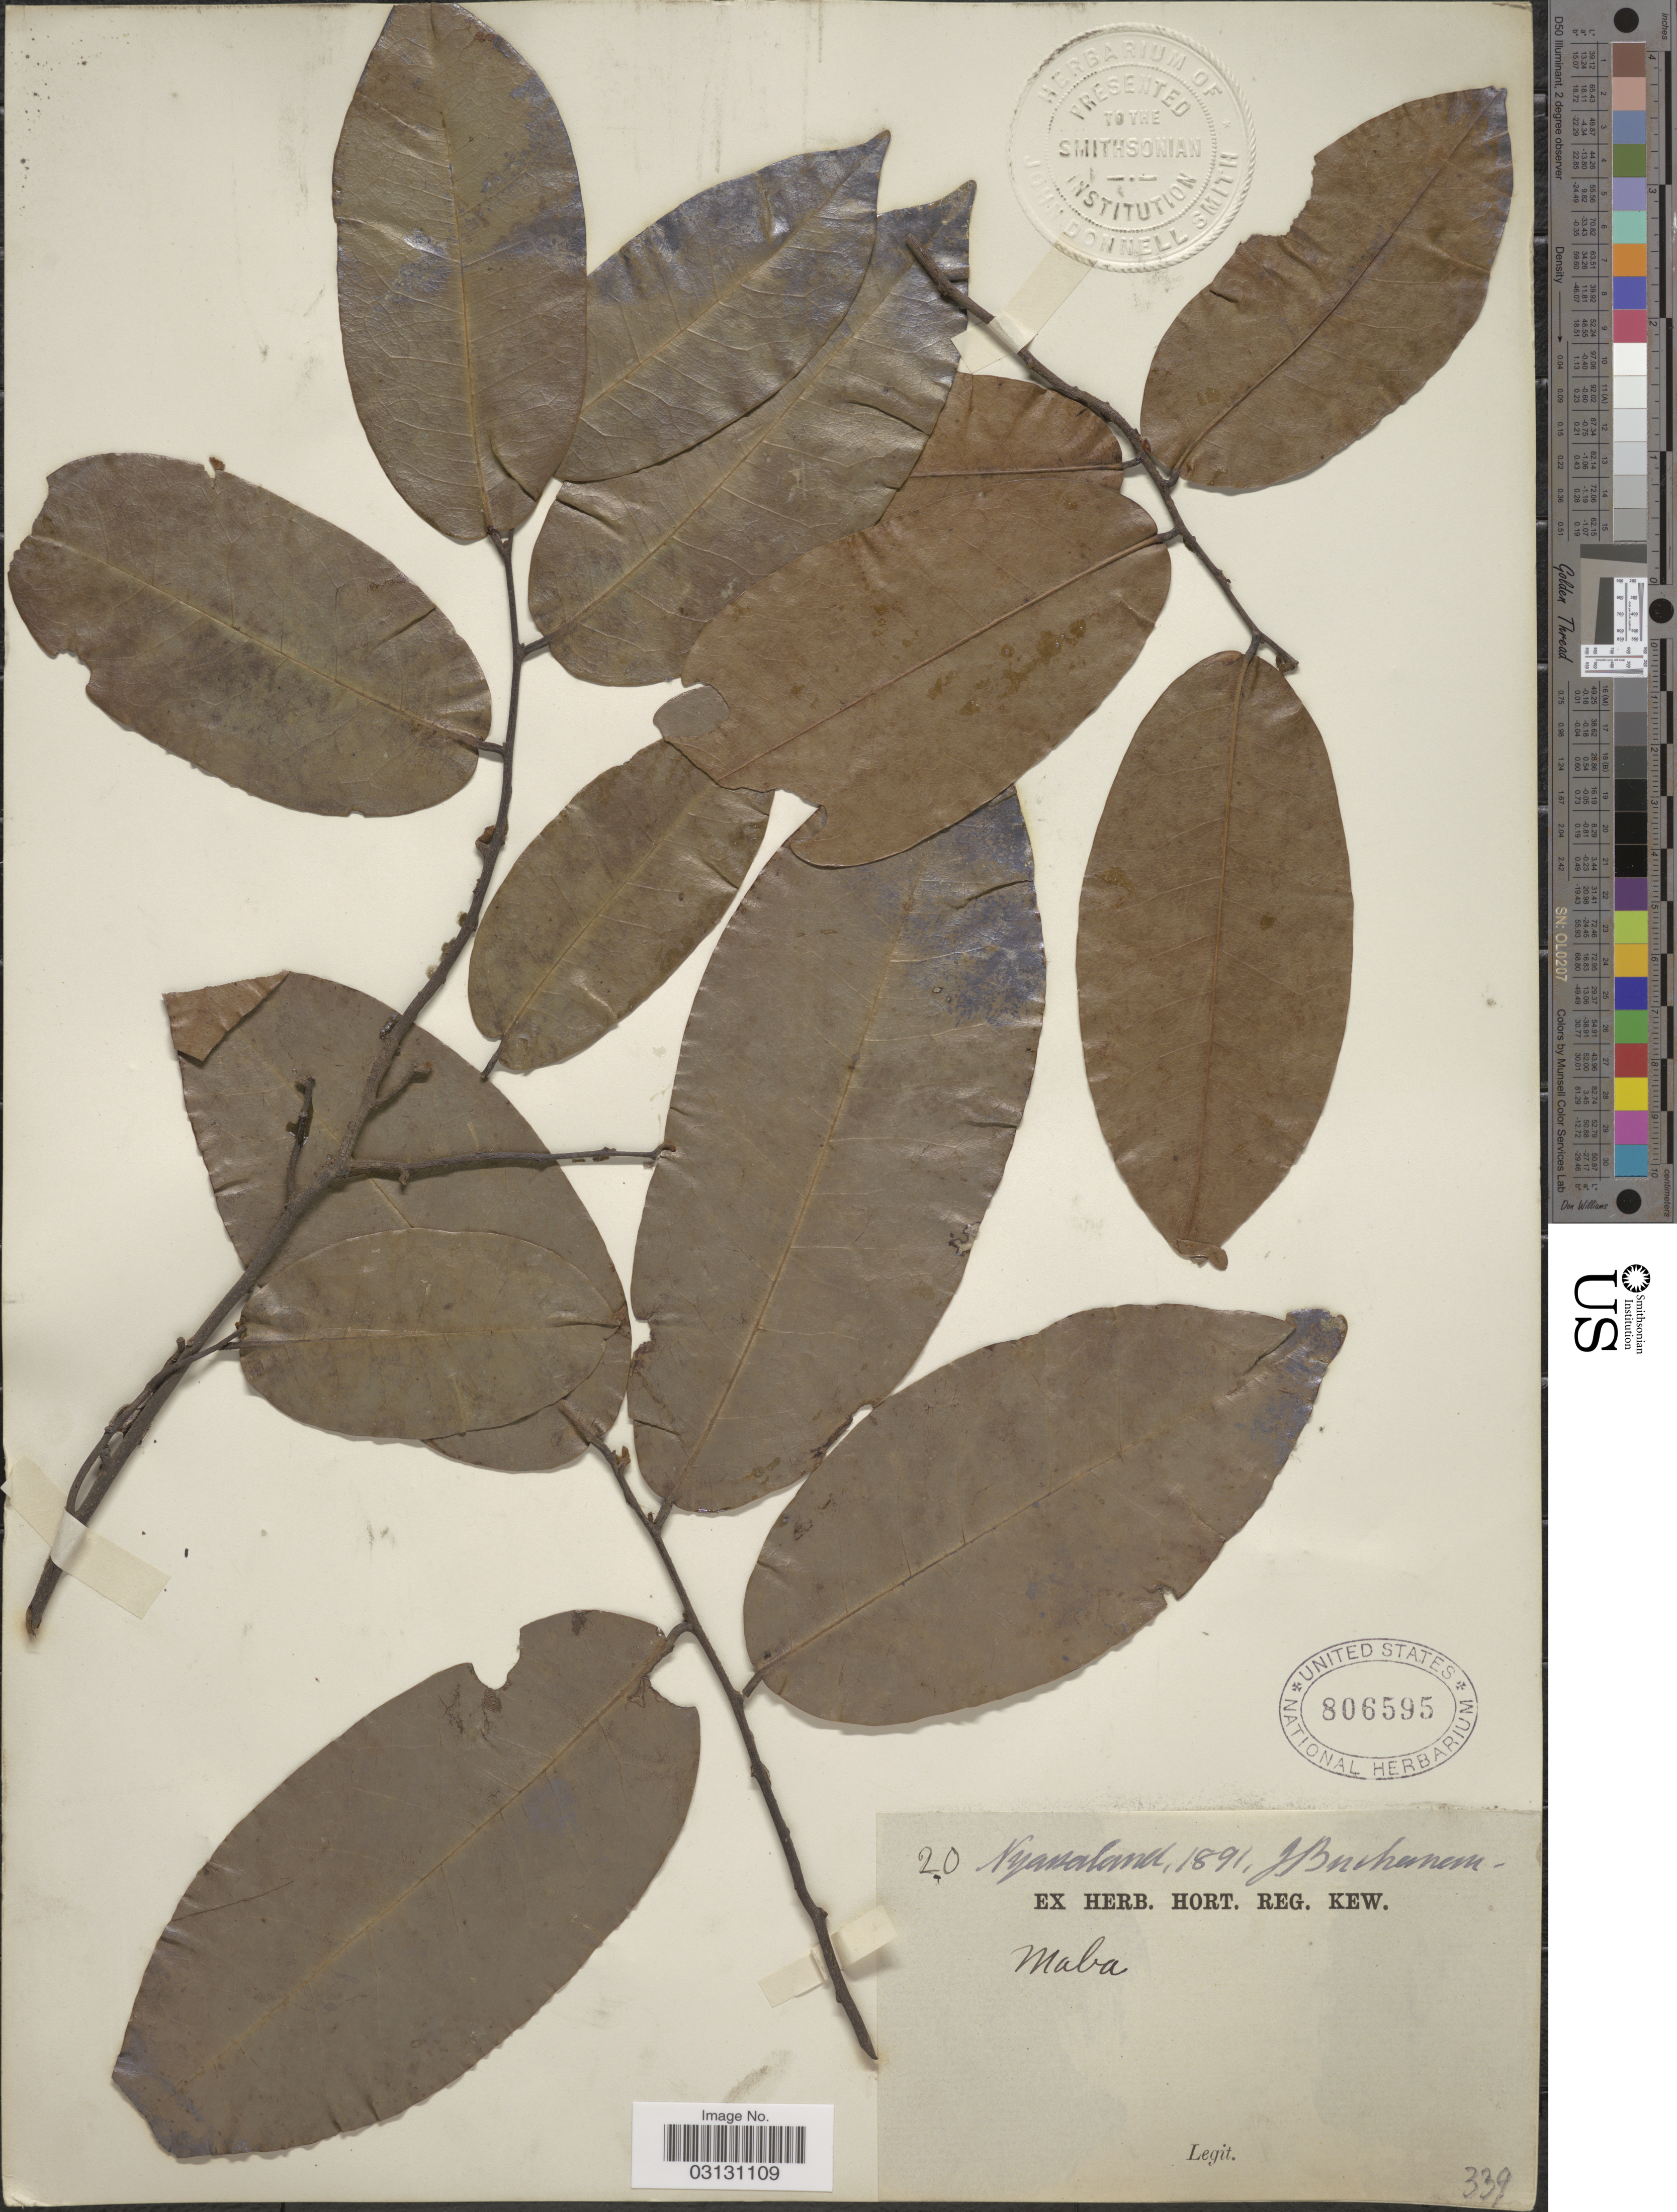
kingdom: Plantae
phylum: Tracheophyta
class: Magnoliopsida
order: Ericales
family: Ebenaceae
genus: Diospyros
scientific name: Diospyros sp.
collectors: J. Buchanan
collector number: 20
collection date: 1891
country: Malawi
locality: Nyassaland.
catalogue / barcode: US 806595